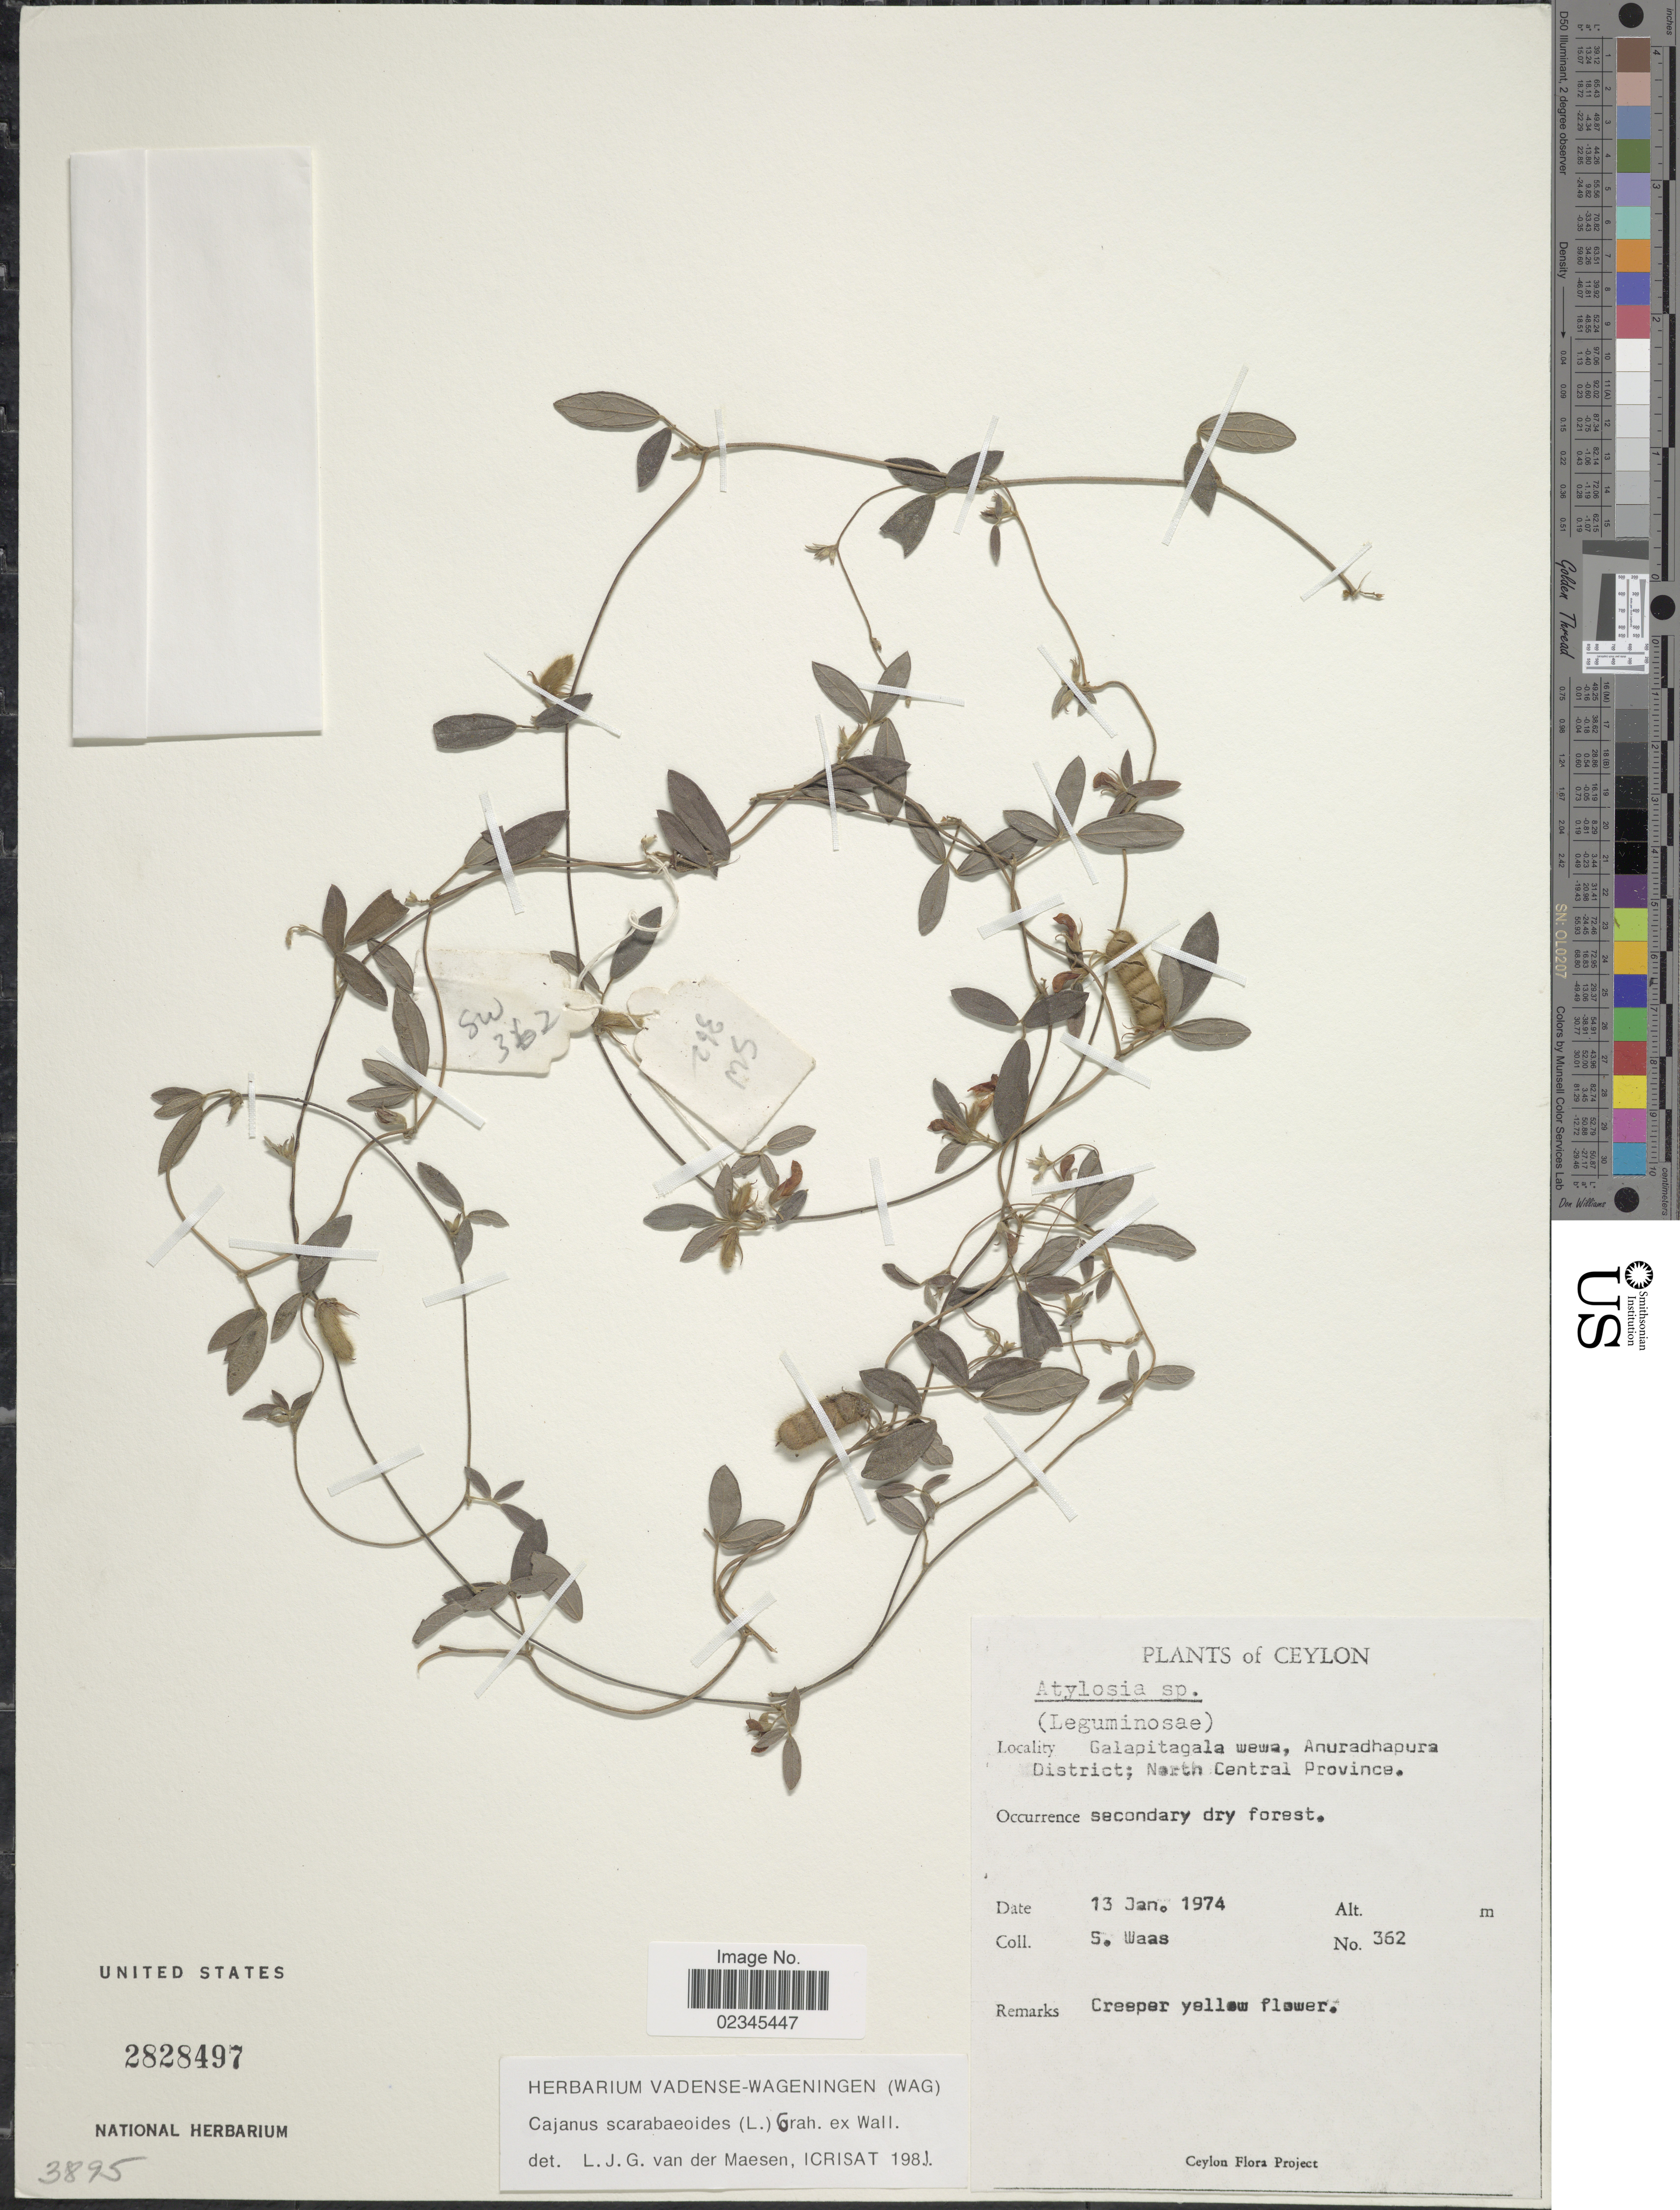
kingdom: Plantae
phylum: Tracheophyta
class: Magnoliopsida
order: Fabales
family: Fabaceae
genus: Cajanus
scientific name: Cajanus scarabaeoides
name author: (L.) Thou. ex Graham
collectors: S. Waas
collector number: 362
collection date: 1974-01-13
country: Sri Lanka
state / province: North Central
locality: Ceylon. Galapitagala wewa. Anuradhapura District.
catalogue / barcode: US 2828497